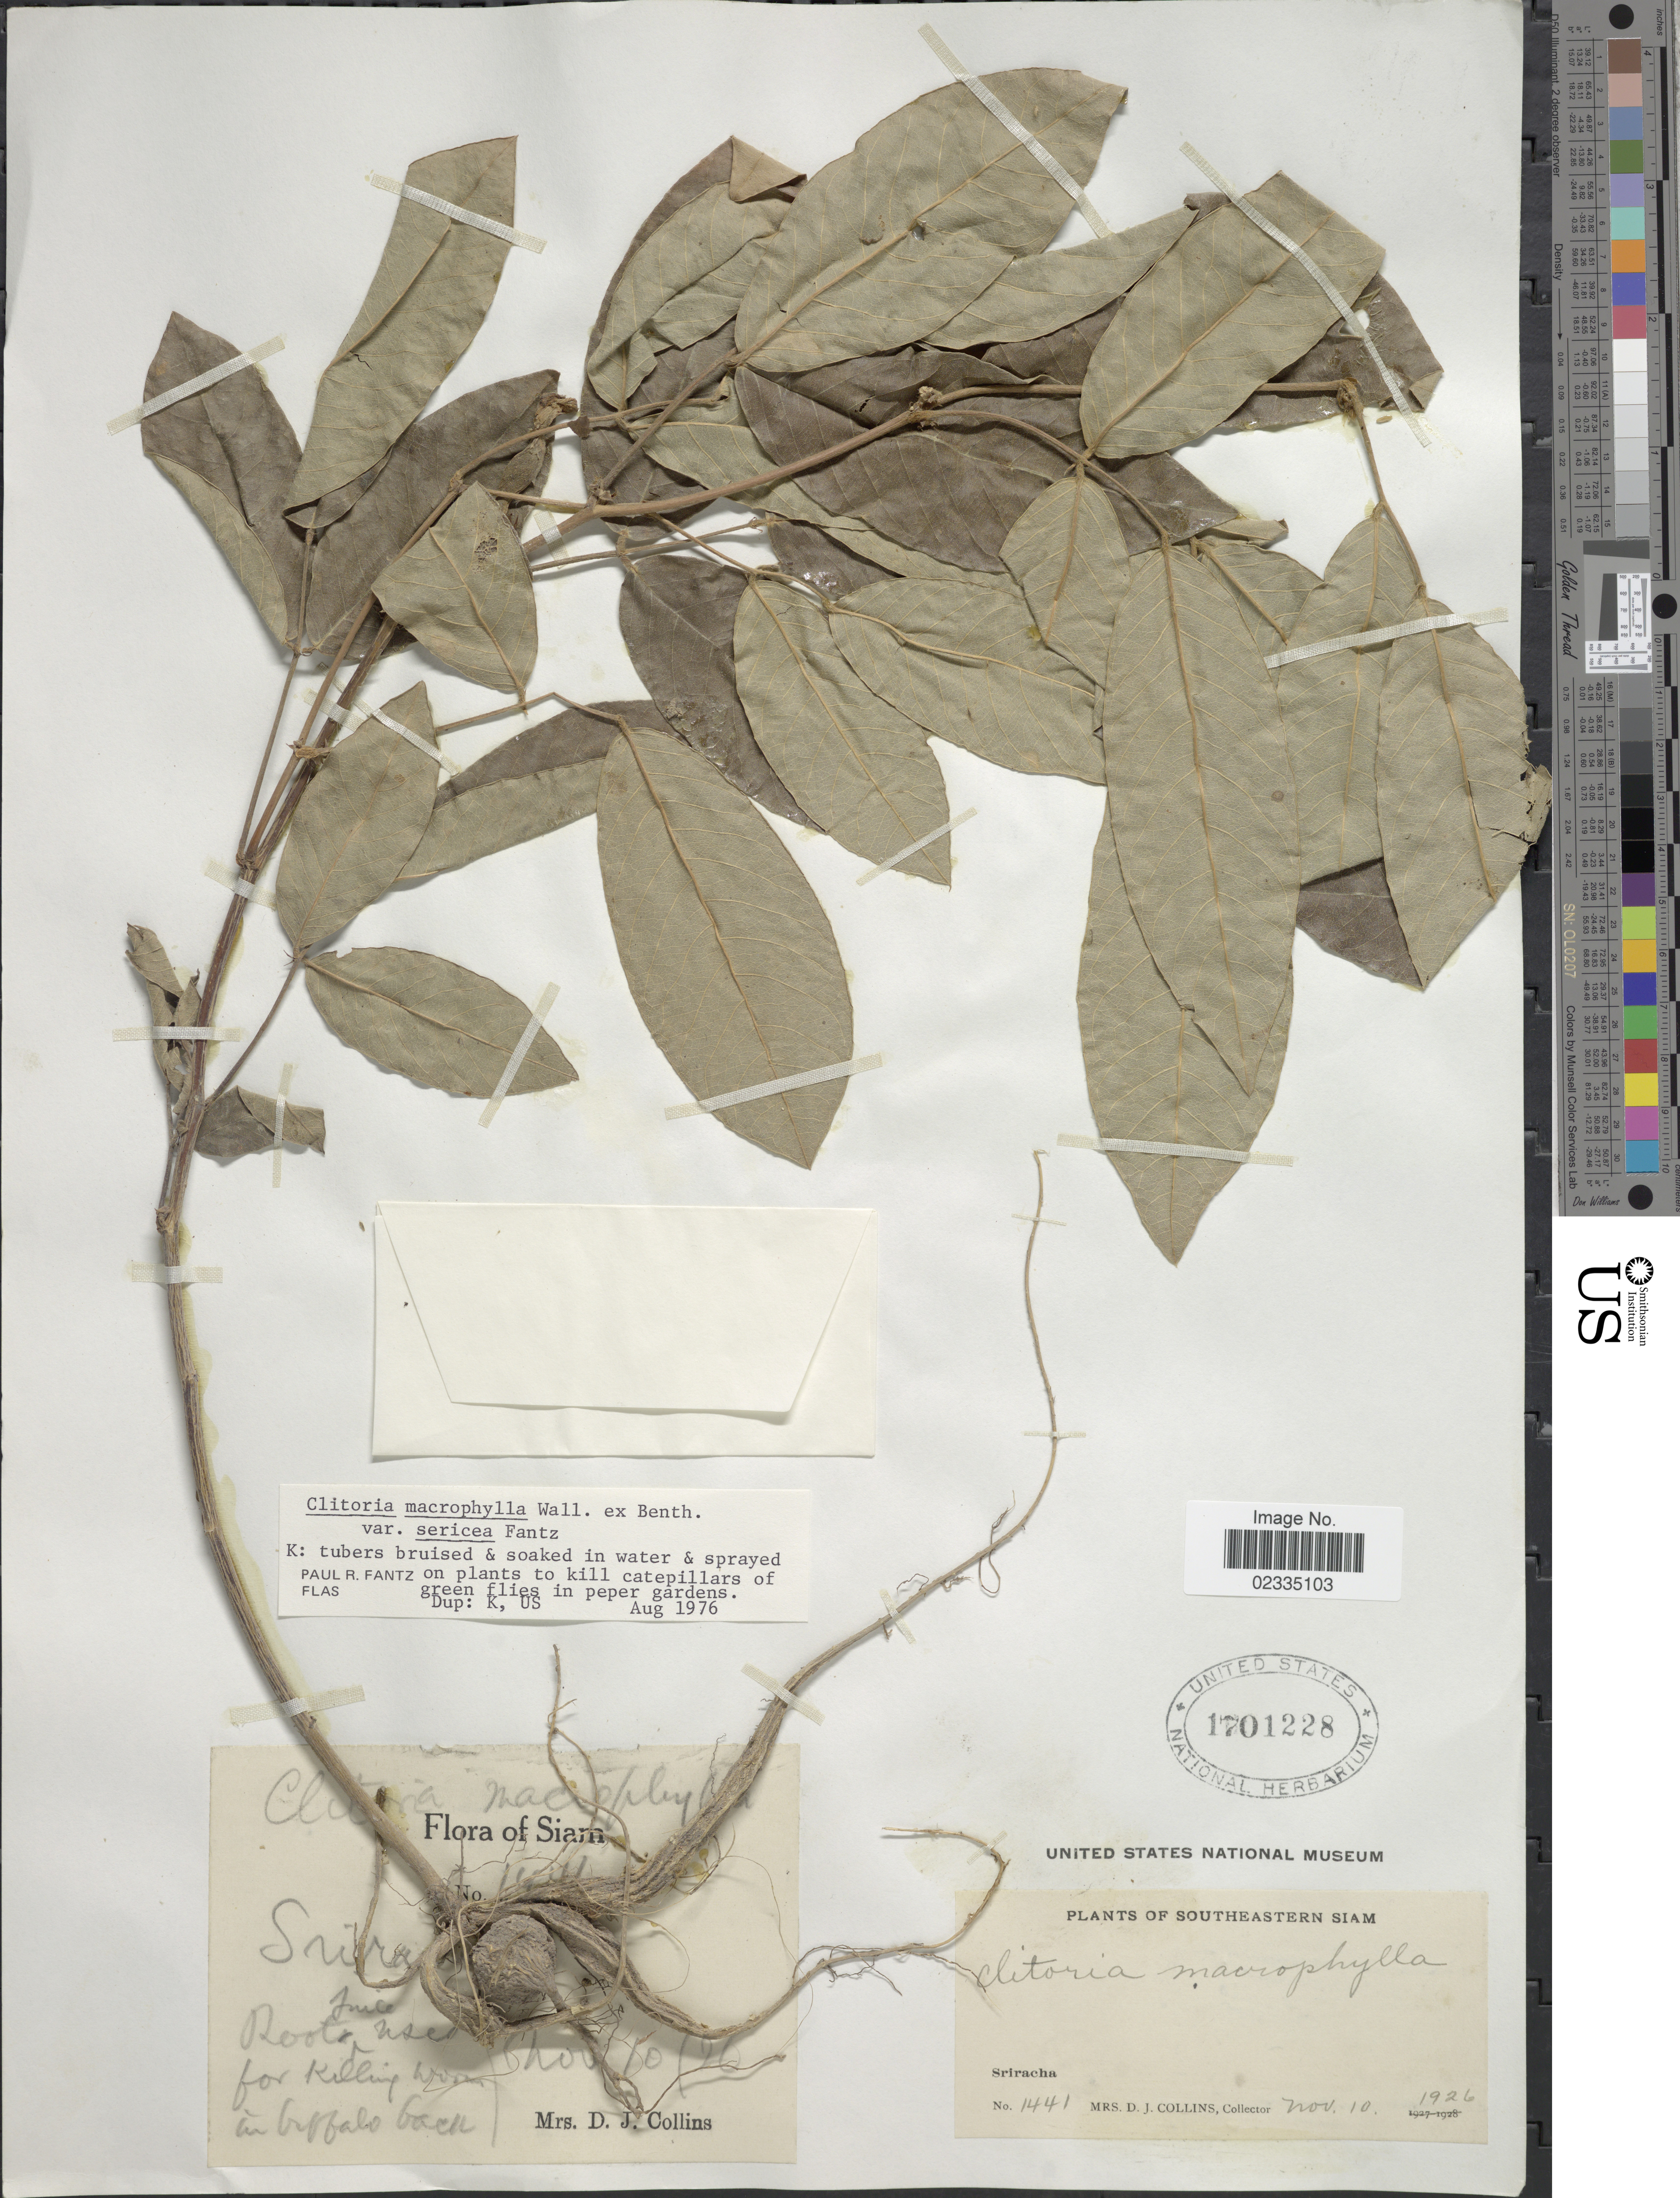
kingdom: Plantae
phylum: Tracheophyta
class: Magnoliopsida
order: Fabales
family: Fabaceae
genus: Clitoria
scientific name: Clitoria macrophylla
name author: Wall ex Benth.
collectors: Mrs. D. J. Collins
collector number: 1441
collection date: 1926-11-10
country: Thailand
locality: Southeastern Siam, Sriracha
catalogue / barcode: US 1701228